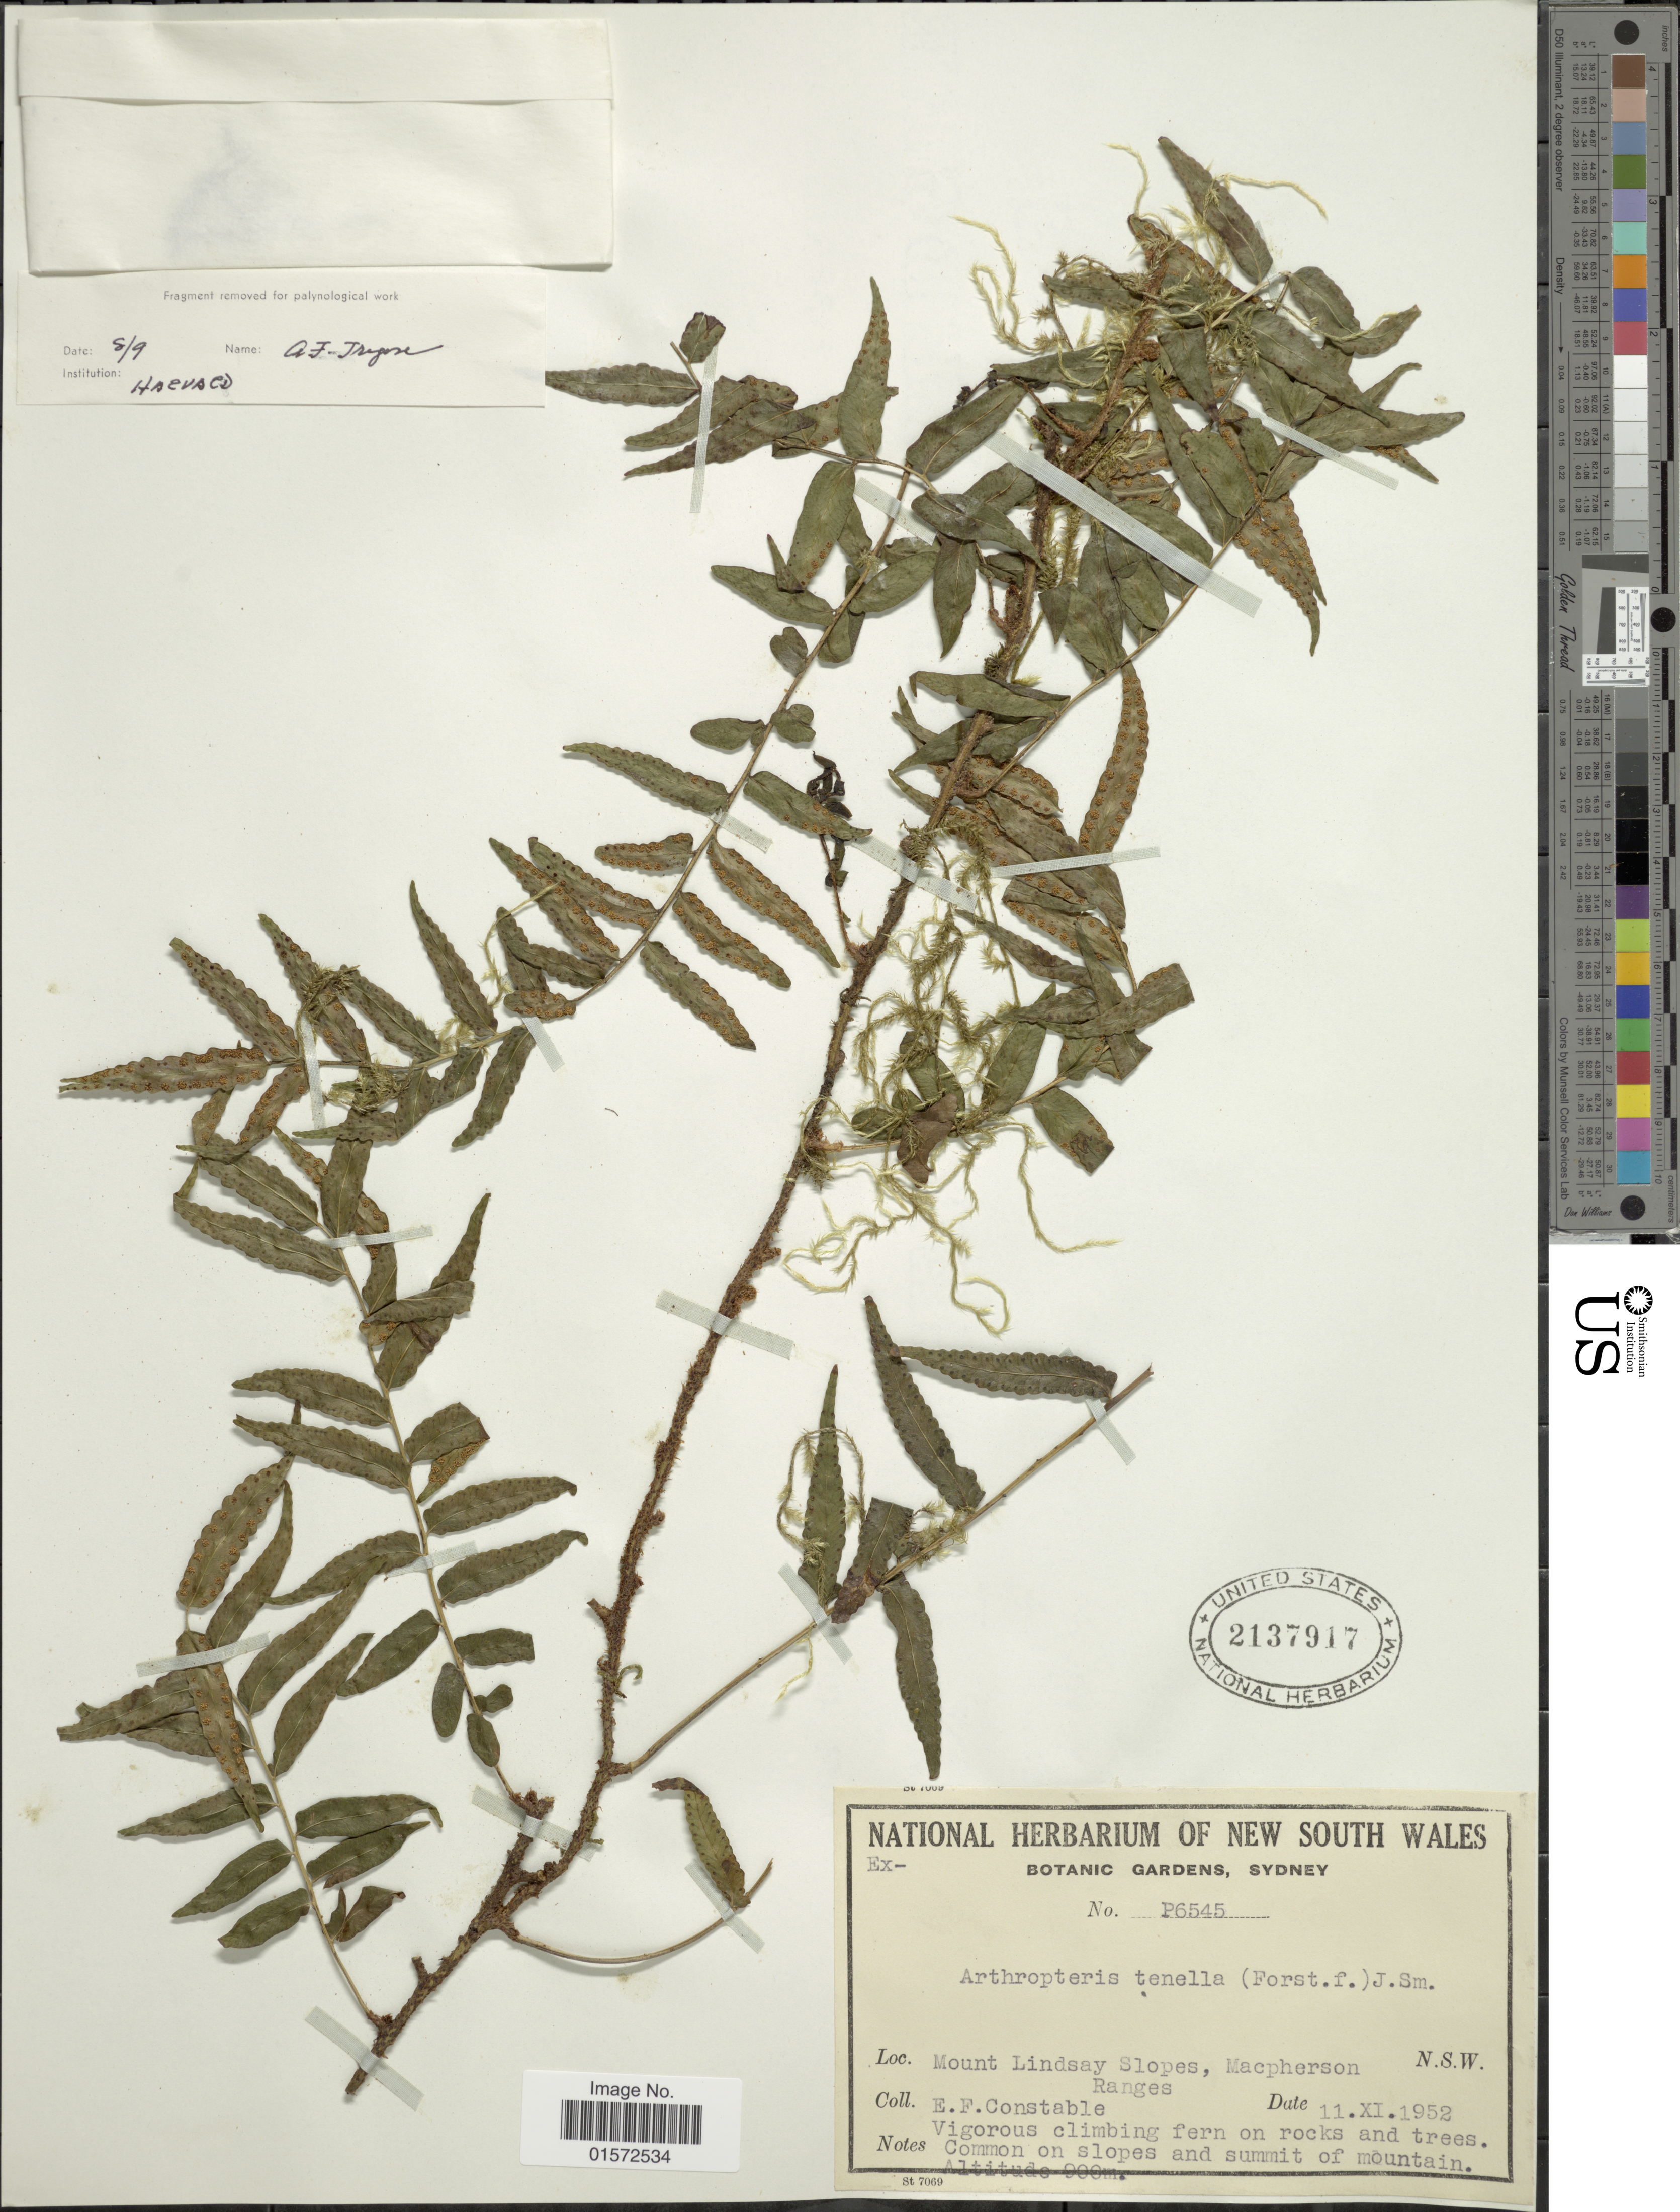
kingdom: Plantae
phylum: Tracheophyta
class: Polypodiopsida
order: Polypodiales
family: Tectariaceae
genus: Arthropteris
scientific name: Arthropteris tenella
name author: (G. Forst.) J. Sm. ex Hook. f.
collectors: E. F. Constable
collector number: P6545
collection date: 1952-11-11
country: Australia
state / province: New South Wales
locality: Mount Lindsay slopes,Macpherson ranges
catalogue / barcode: US 2137917